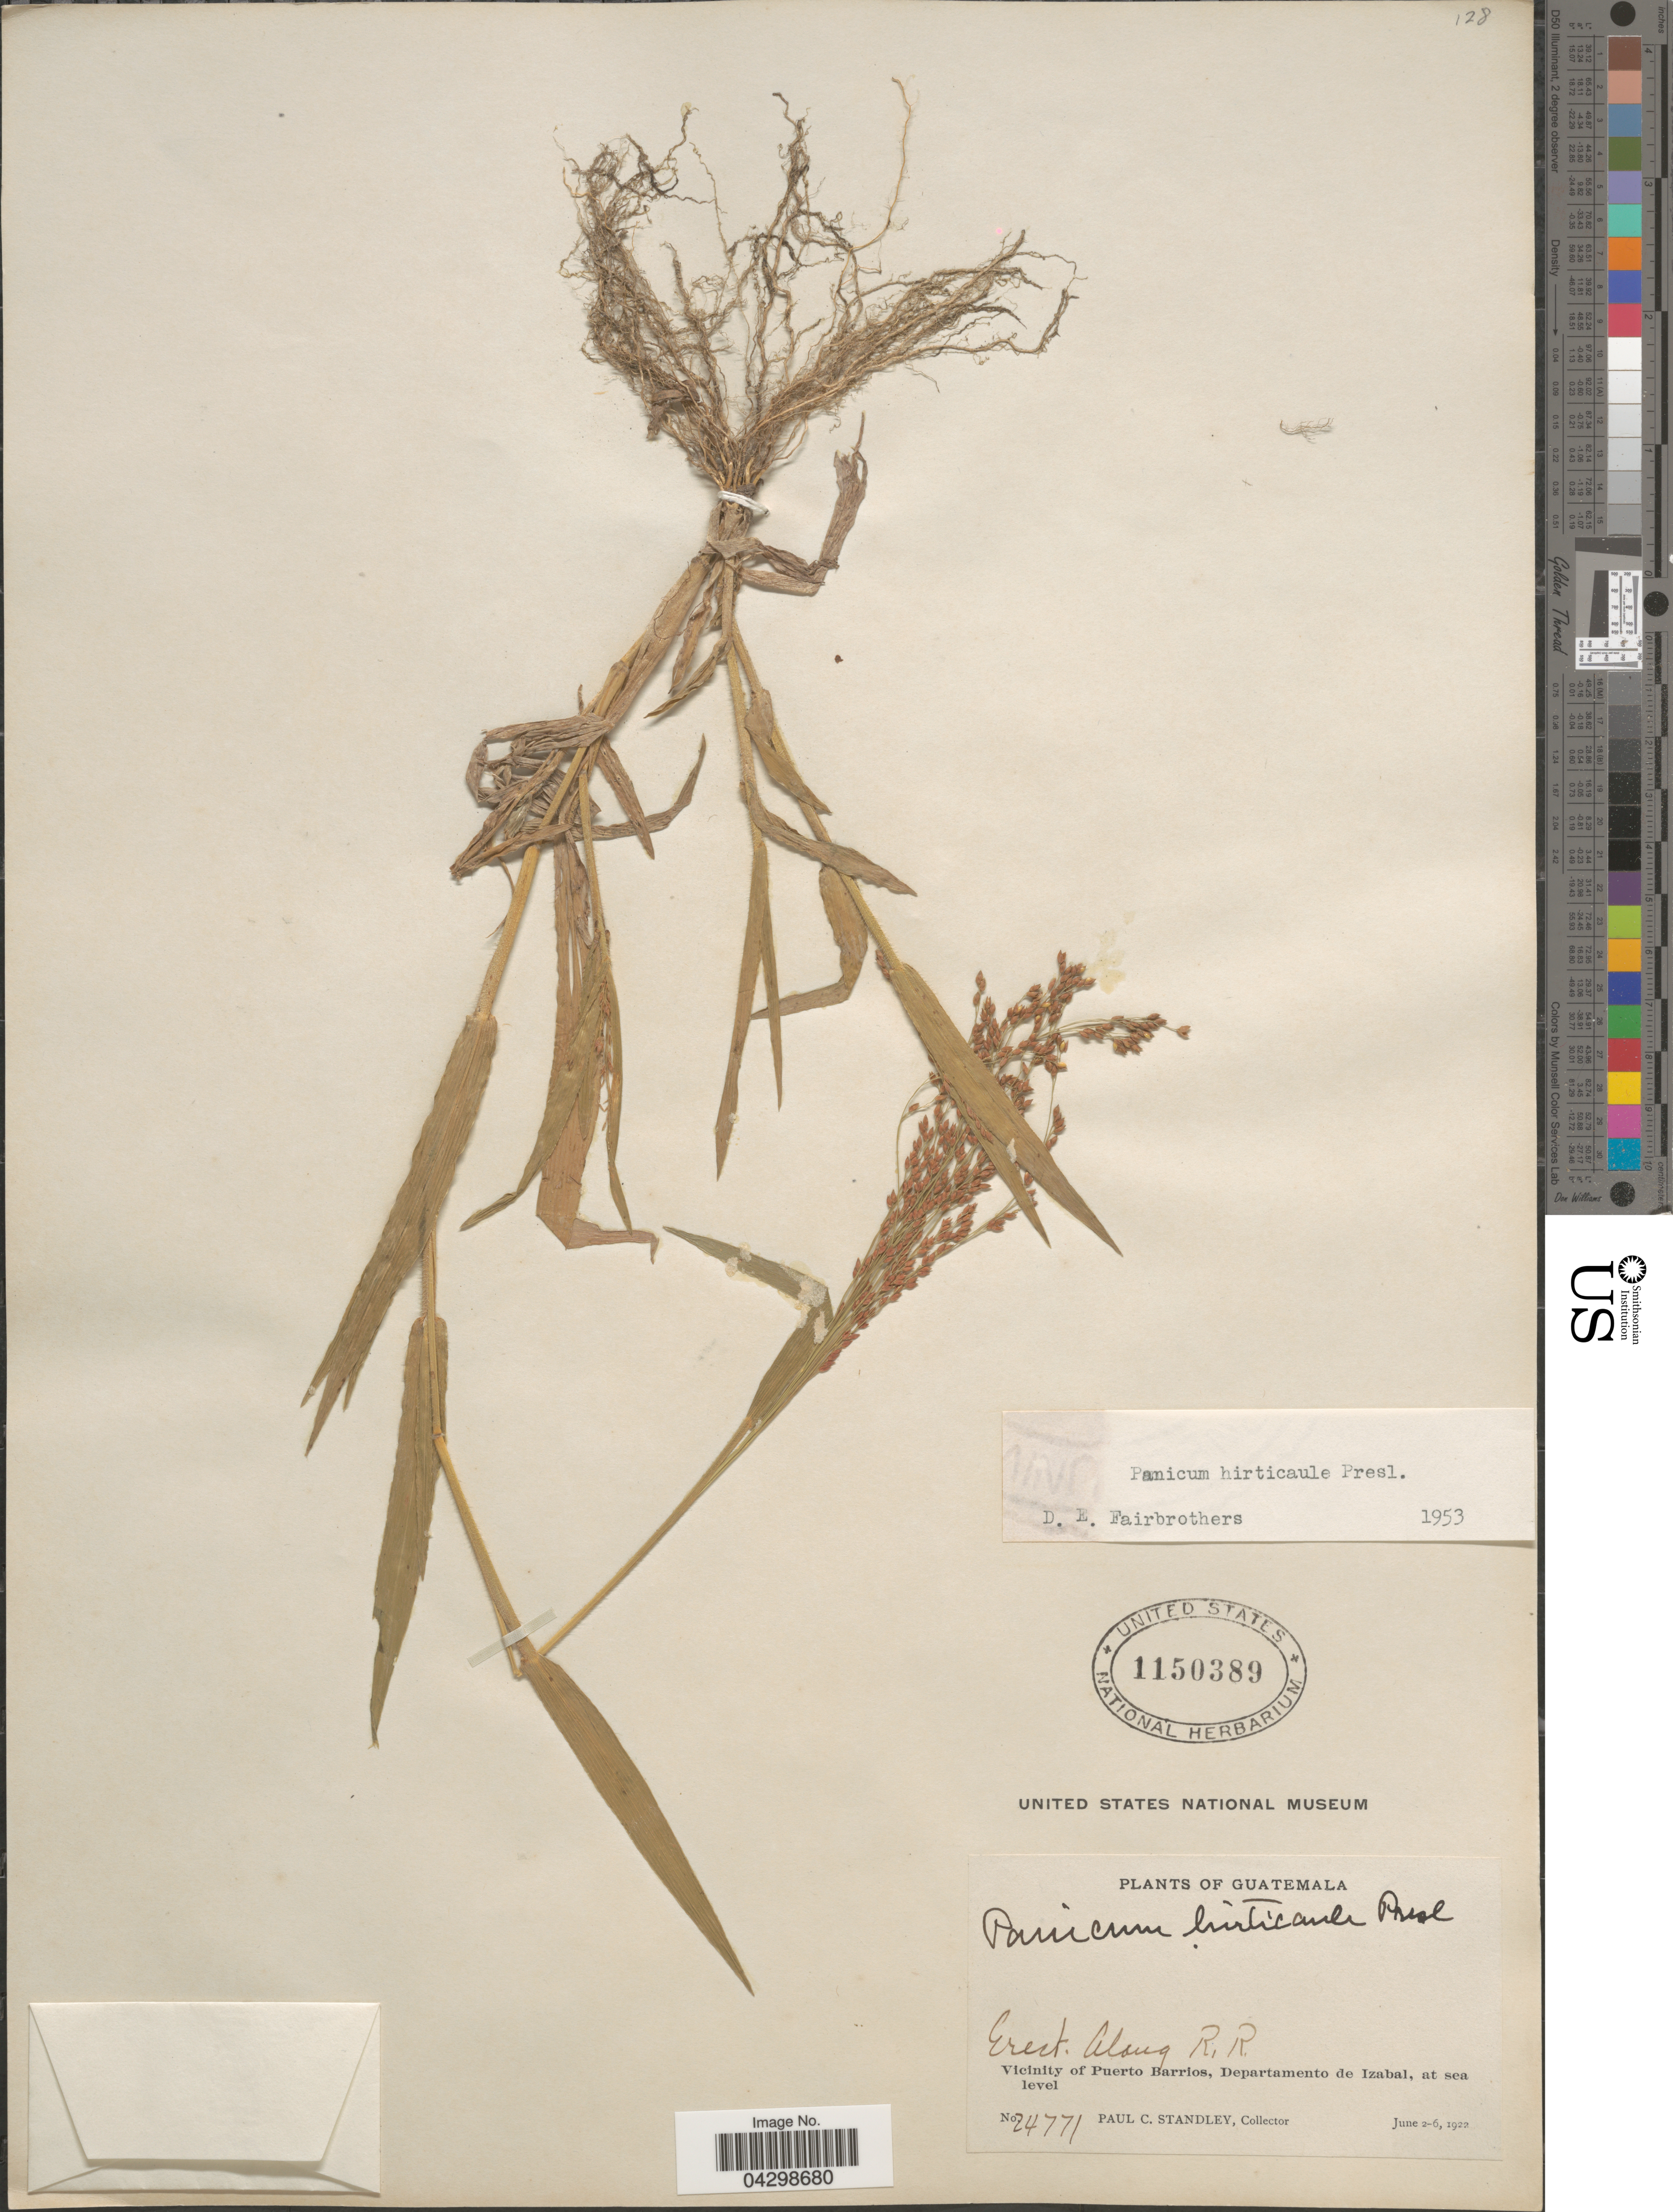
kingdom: Plantae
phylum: Tracheophyta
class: Liliopsida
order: Poales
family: Poaceae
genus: Panicum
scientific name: Panicum hirticaule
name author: J. Presl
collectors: P. C. Standley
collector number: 24771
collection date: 1922-06-02/1922-06-06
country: Guatemala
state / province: Izabal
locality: Vicinity of Puerto Barrios, Departamento de Izabal.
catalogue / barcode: US 1150389